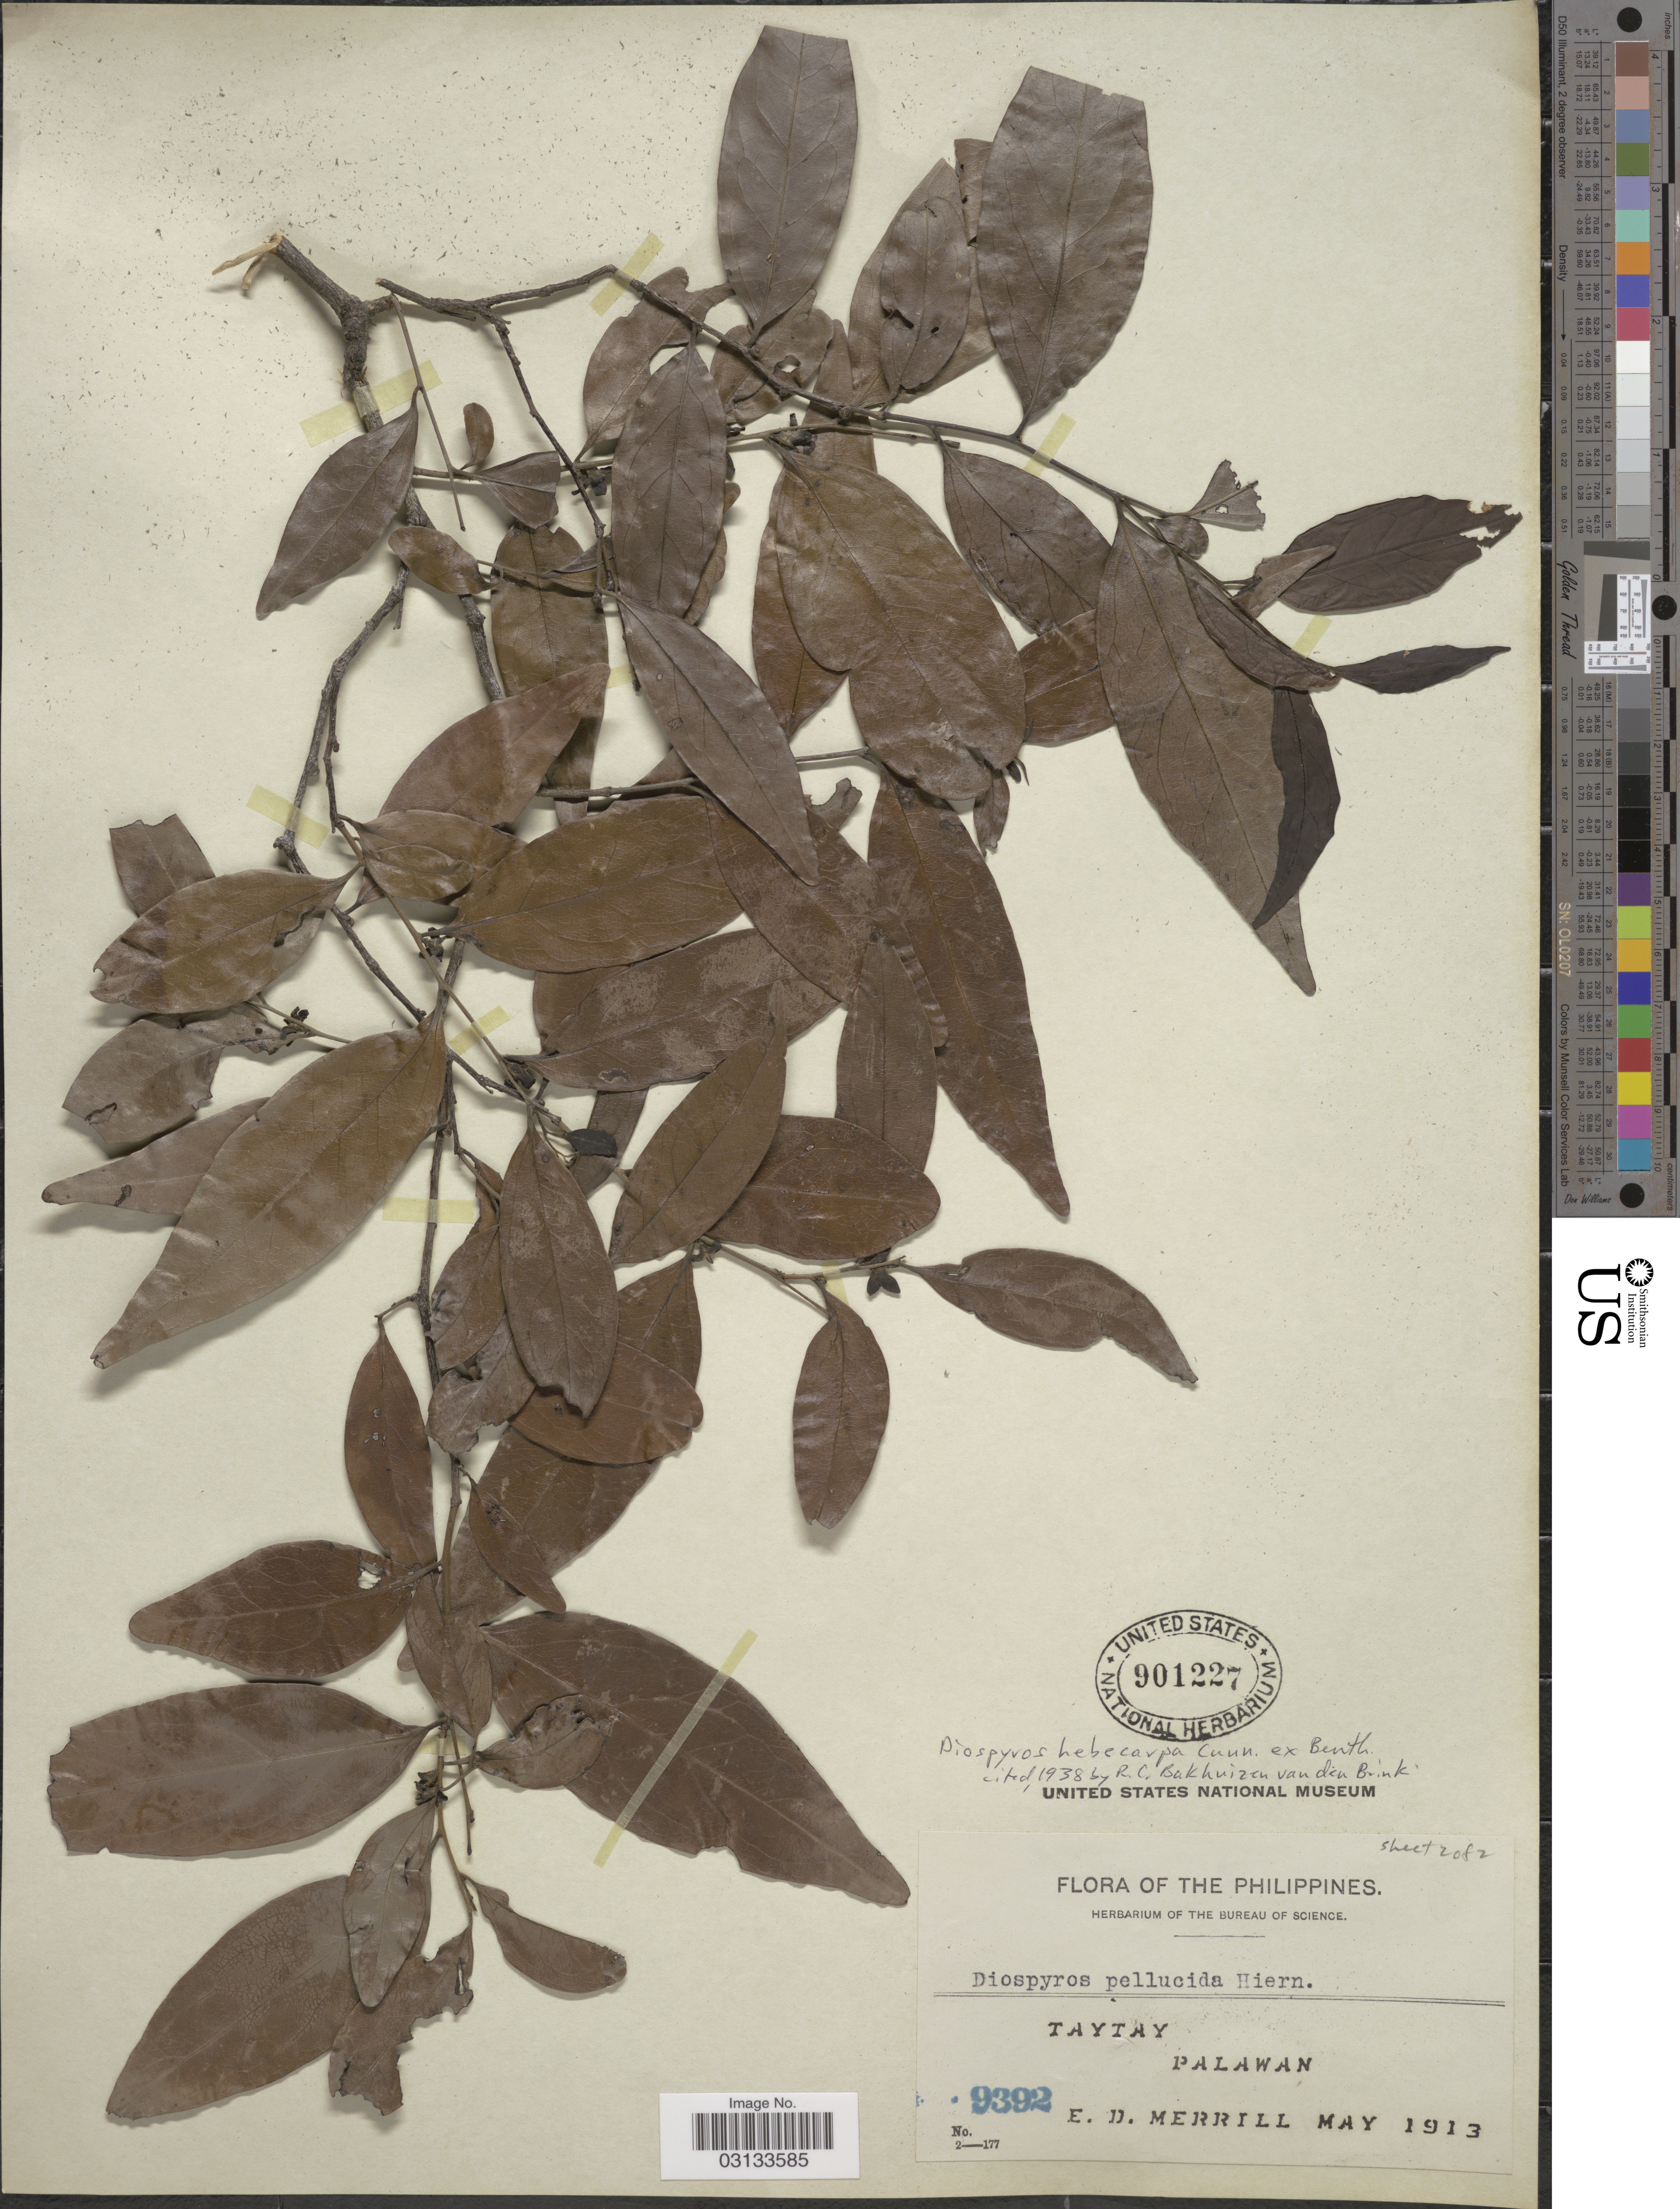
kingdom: Plantae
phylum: Tracheophyta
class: Magnoliopsida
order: Ericales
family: Ebenaceae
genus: Diospyros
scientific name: Diospyros hebecarpa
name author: Cunn. ex Benth.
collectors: E. D. Merrill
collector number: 9392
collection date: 1913-05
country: Philippines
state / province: Mimaropa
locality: Taytay, Palawan.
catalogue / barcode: US 901227